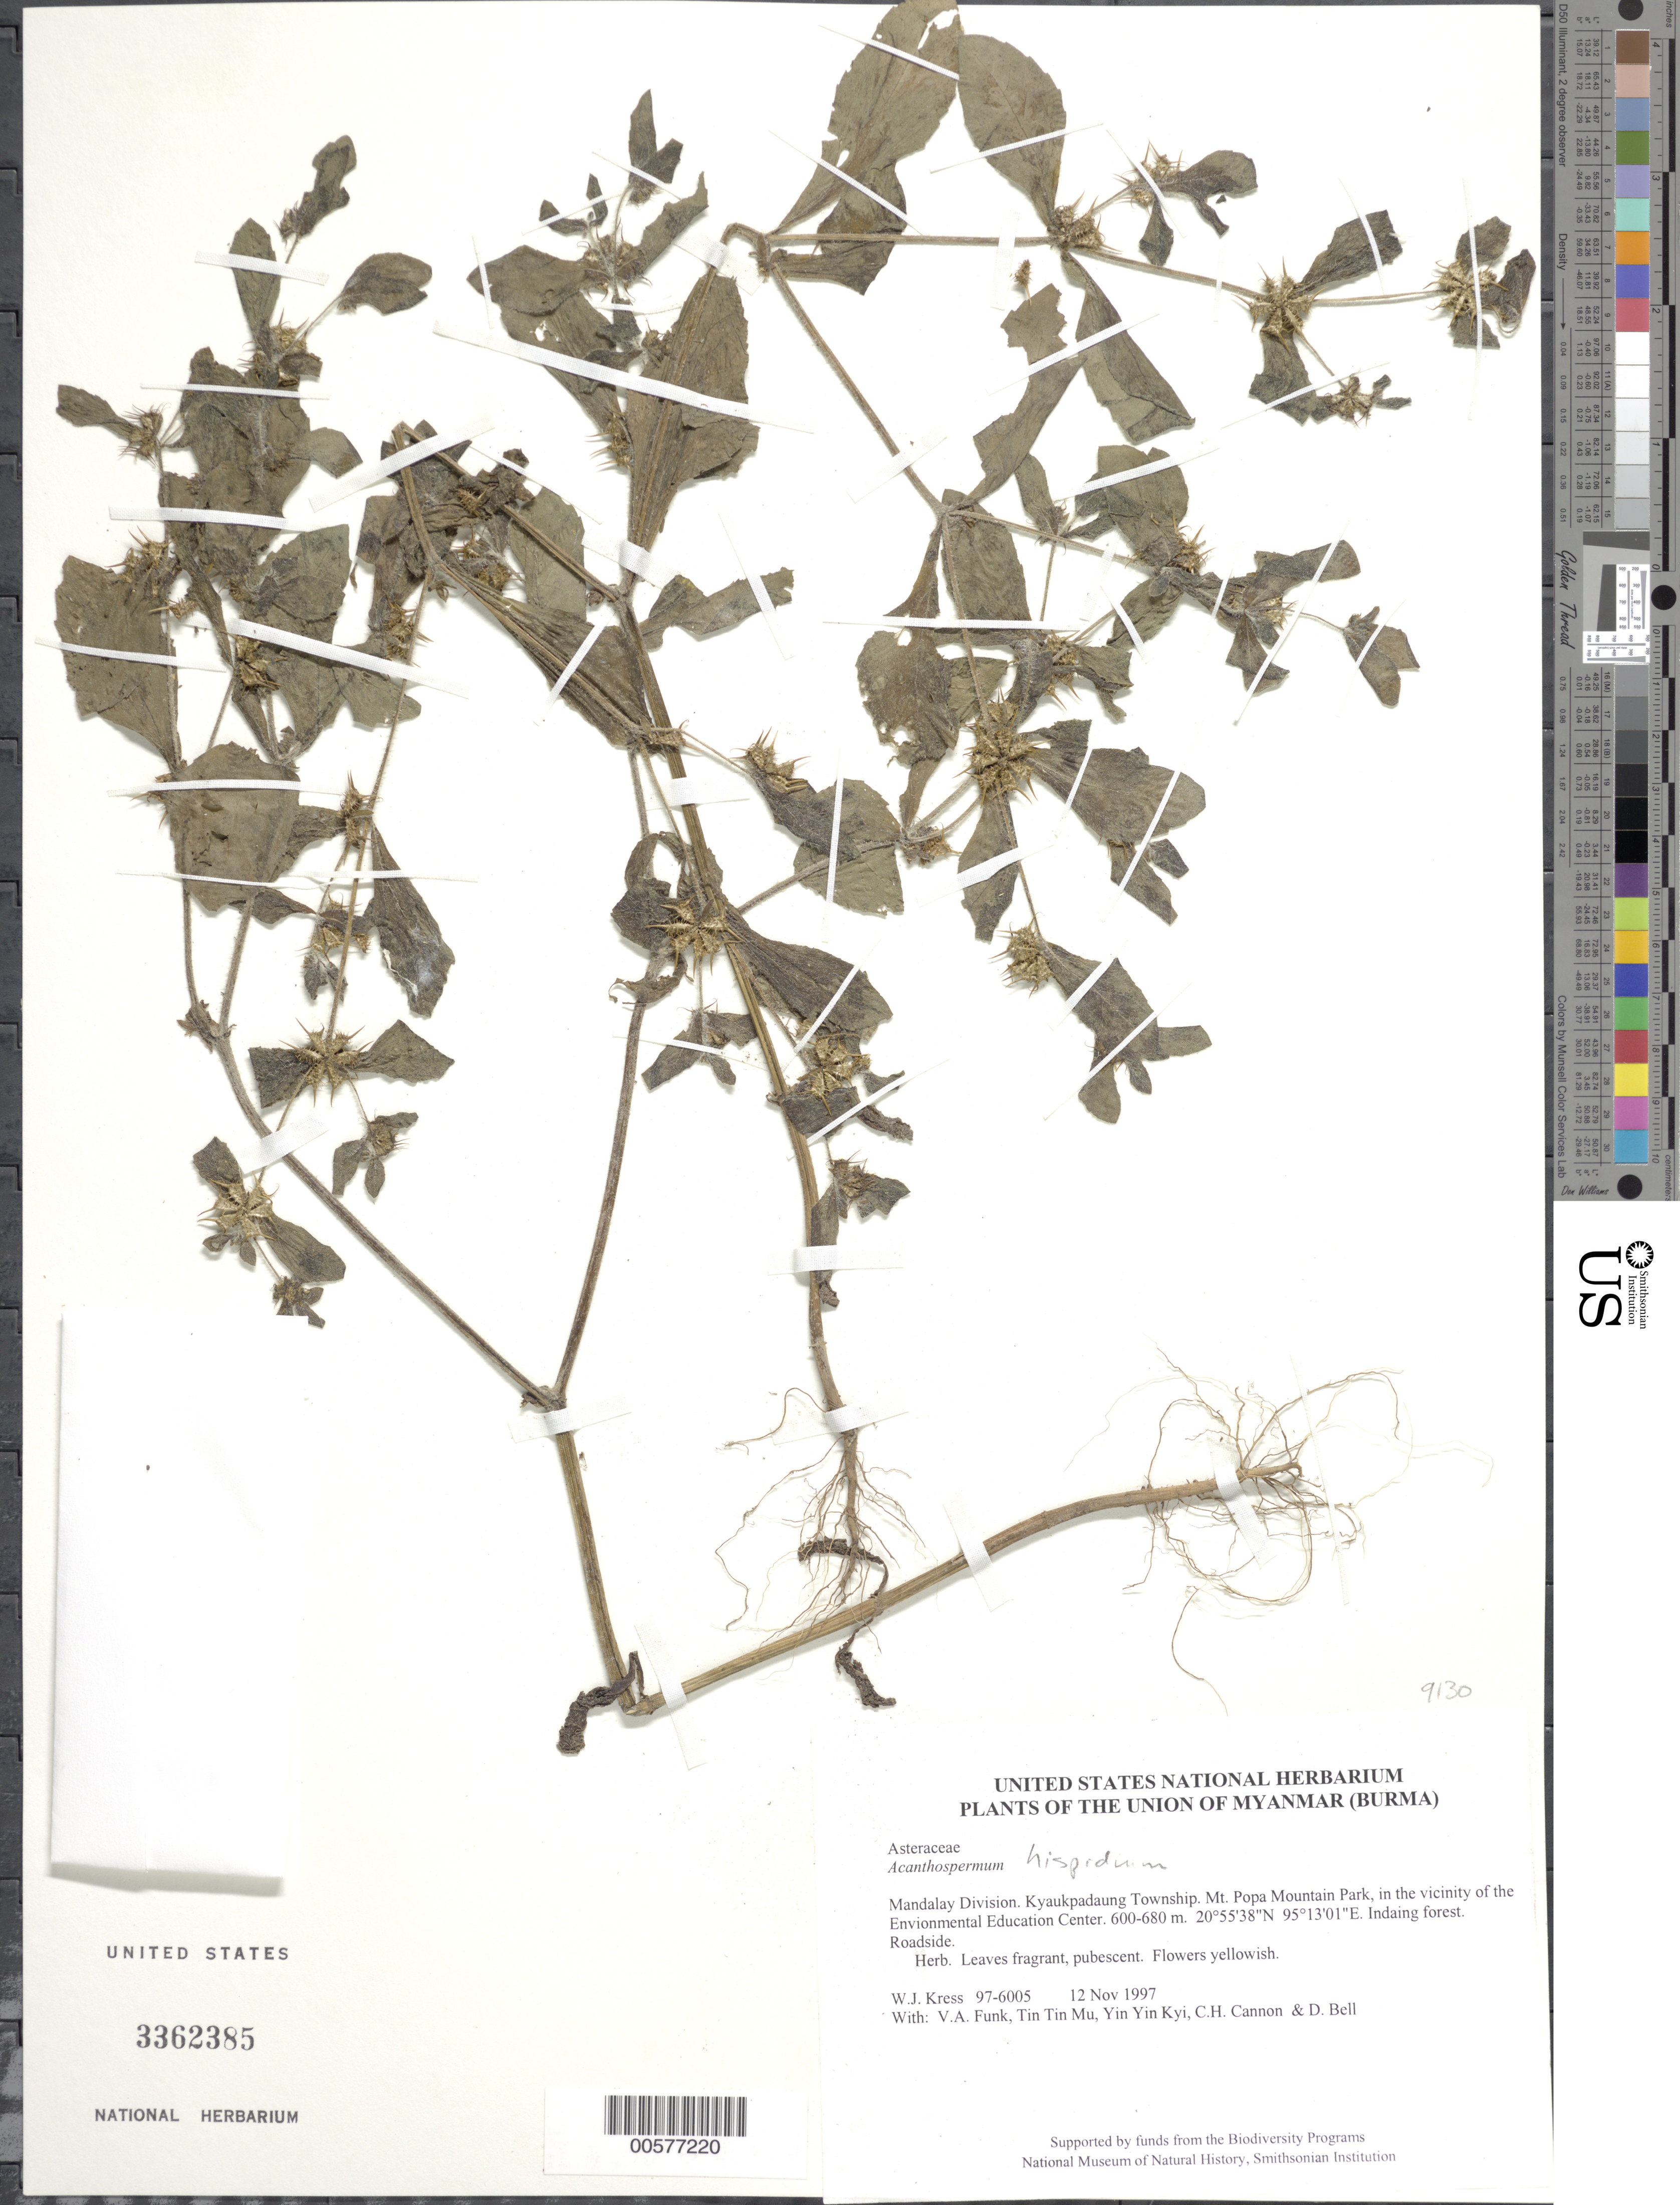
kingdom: Plantae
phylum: Tracheophyta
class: Magnoliopsida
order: Asterales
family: Asteraceae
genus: Acanthospermum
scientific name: Acanthospermum hispidum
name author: DC.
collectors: W. J. Kress, V. Funk, Tin Tin Mu, Yin Yin Kyi, C. H. Cannon & D. A. Bell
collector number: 97-6005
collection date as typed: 12 Nov 1997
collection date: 1997-11-12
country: Myanmar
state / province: Mandalay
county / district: Kyaukpadaung Township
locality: Mt. Popa Mountain Park, in the vicinity of the Envionmental Education Center.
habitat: Indaing forest. Roadside.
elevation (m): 600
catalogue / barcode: US 3362385